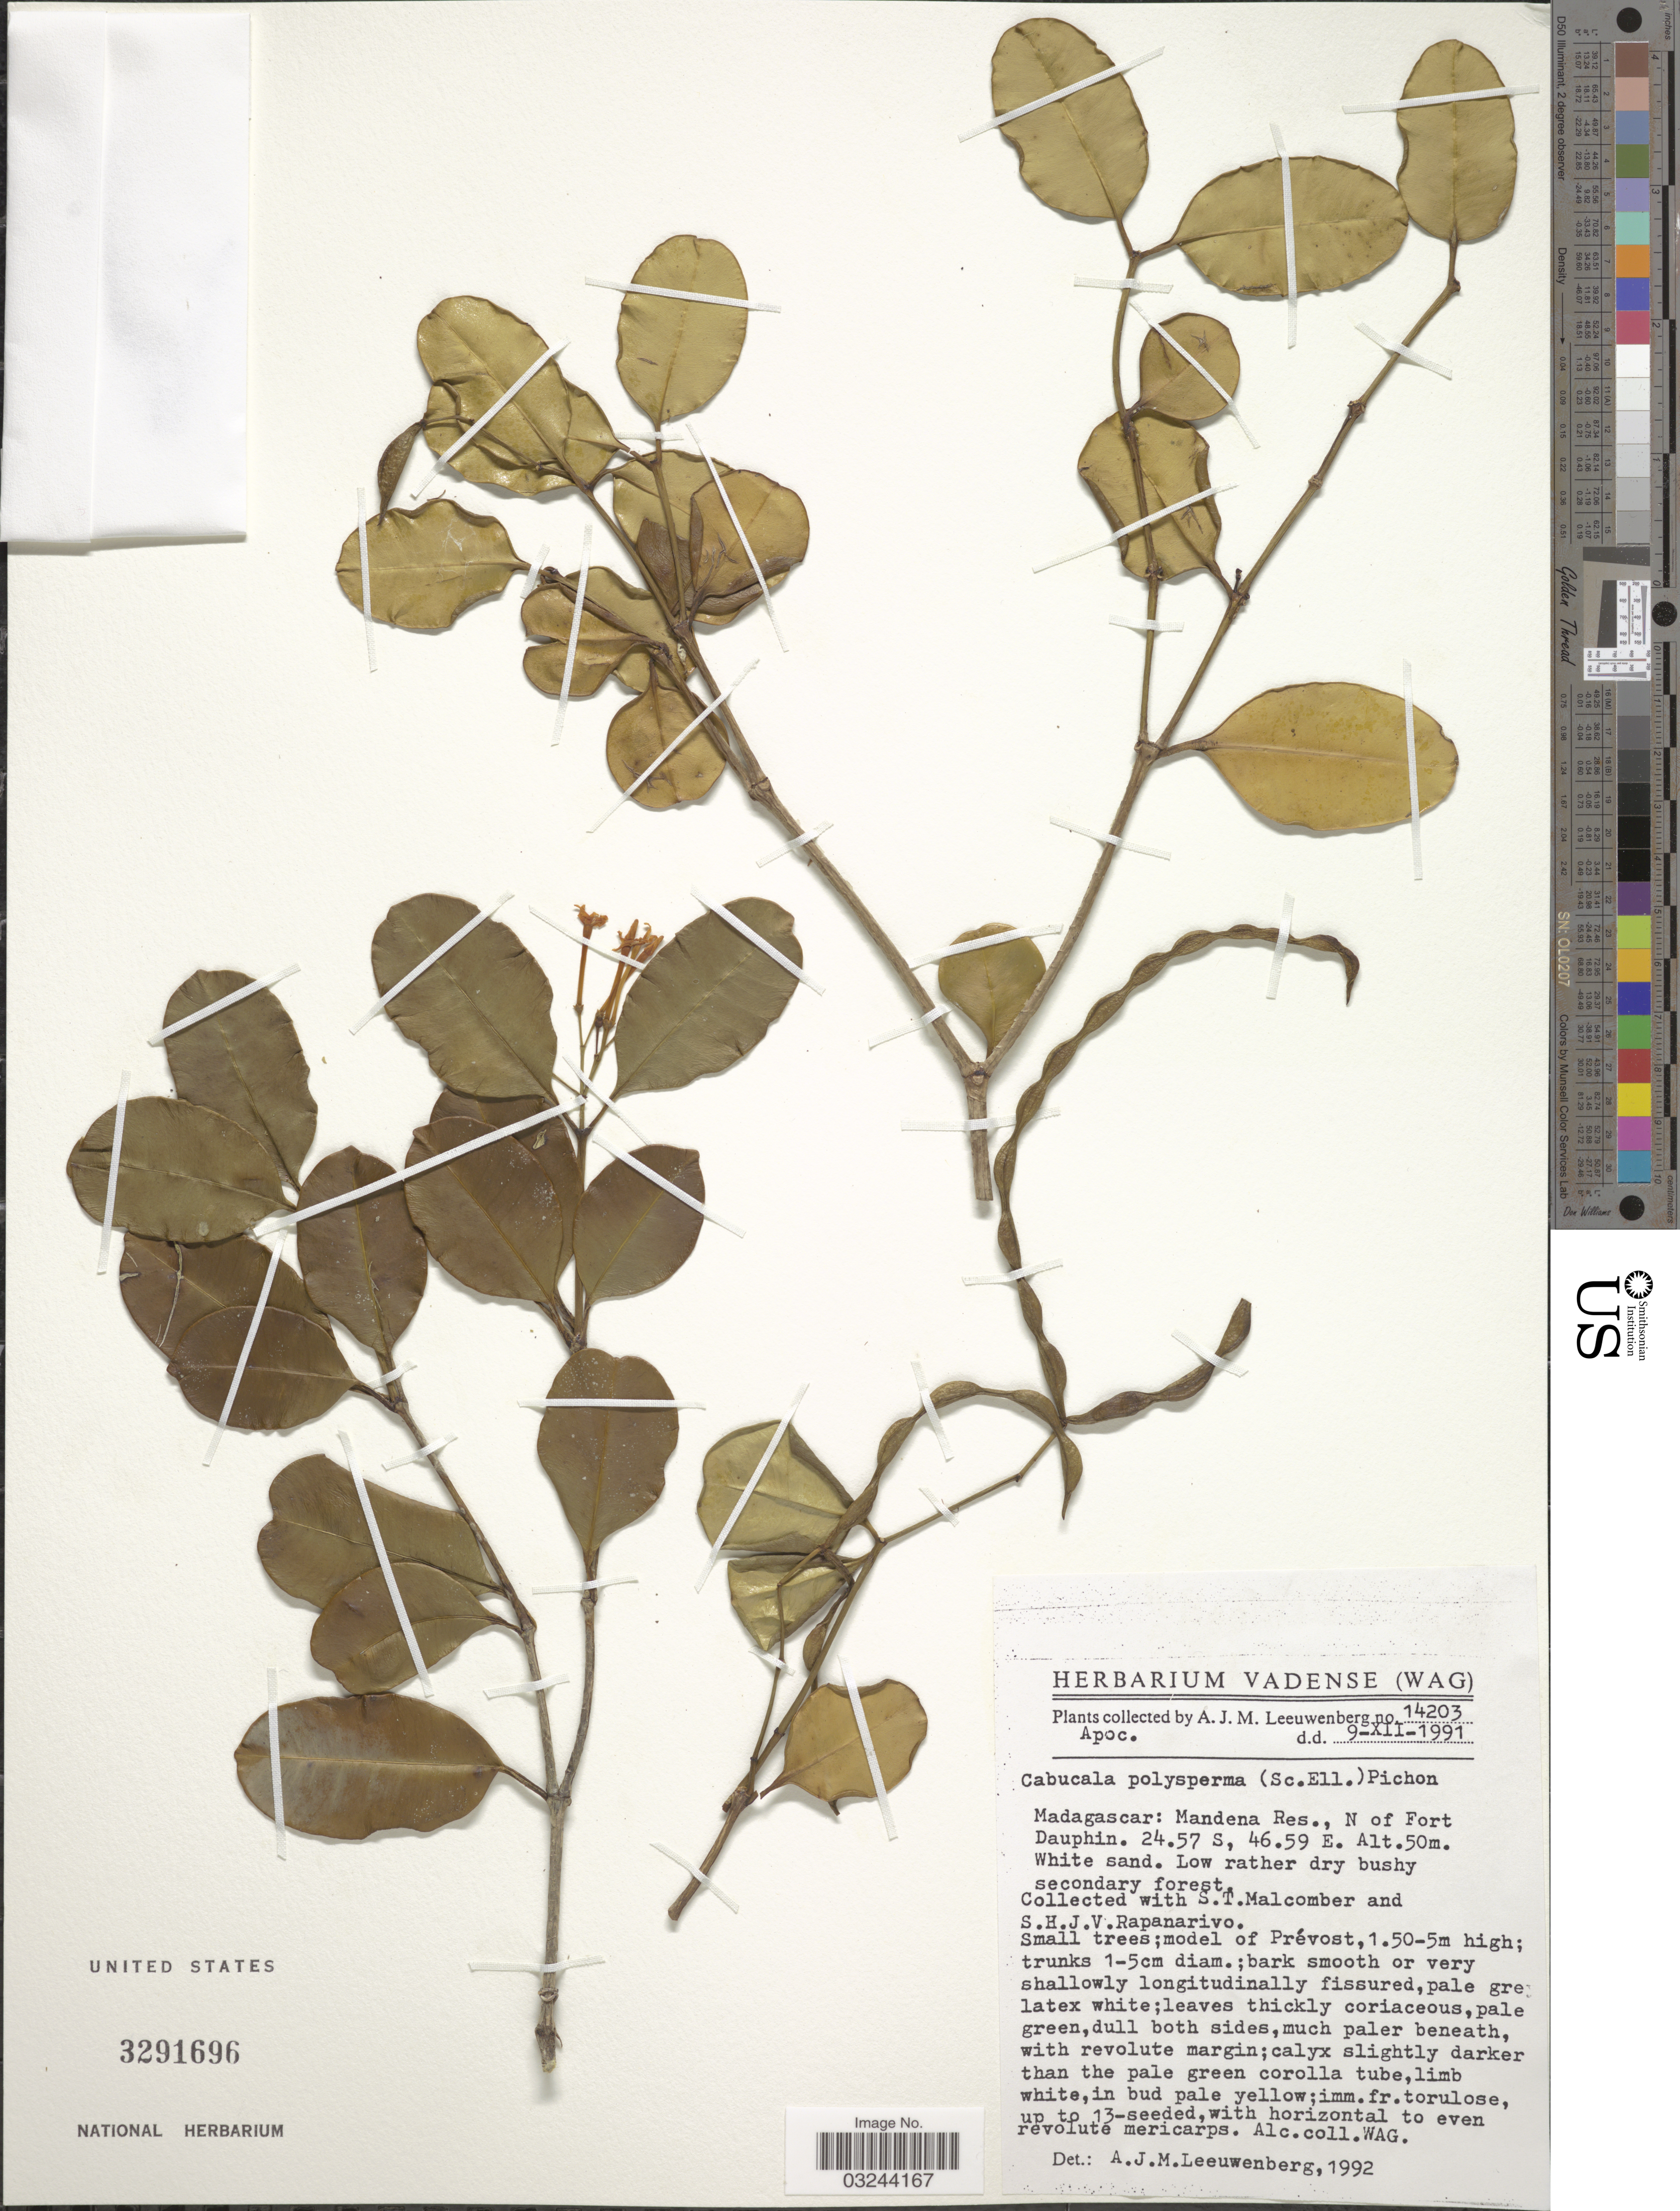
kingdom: Plantae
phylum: Tracheophyta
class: Magnoliopsida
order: Gentianales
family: Apocynaceae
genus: Cabucala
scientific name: Cabucala polysperma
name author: (Scott Elliot) Pichon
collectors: A. J. M. Leeuwenberg, S. T. Malcomber & S. Rapanarivo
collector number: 14203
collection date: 1991-12-09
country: Madagascar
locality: Mandena Res., N of Fort Dauphin.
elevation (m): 50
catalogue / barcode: US 3291696